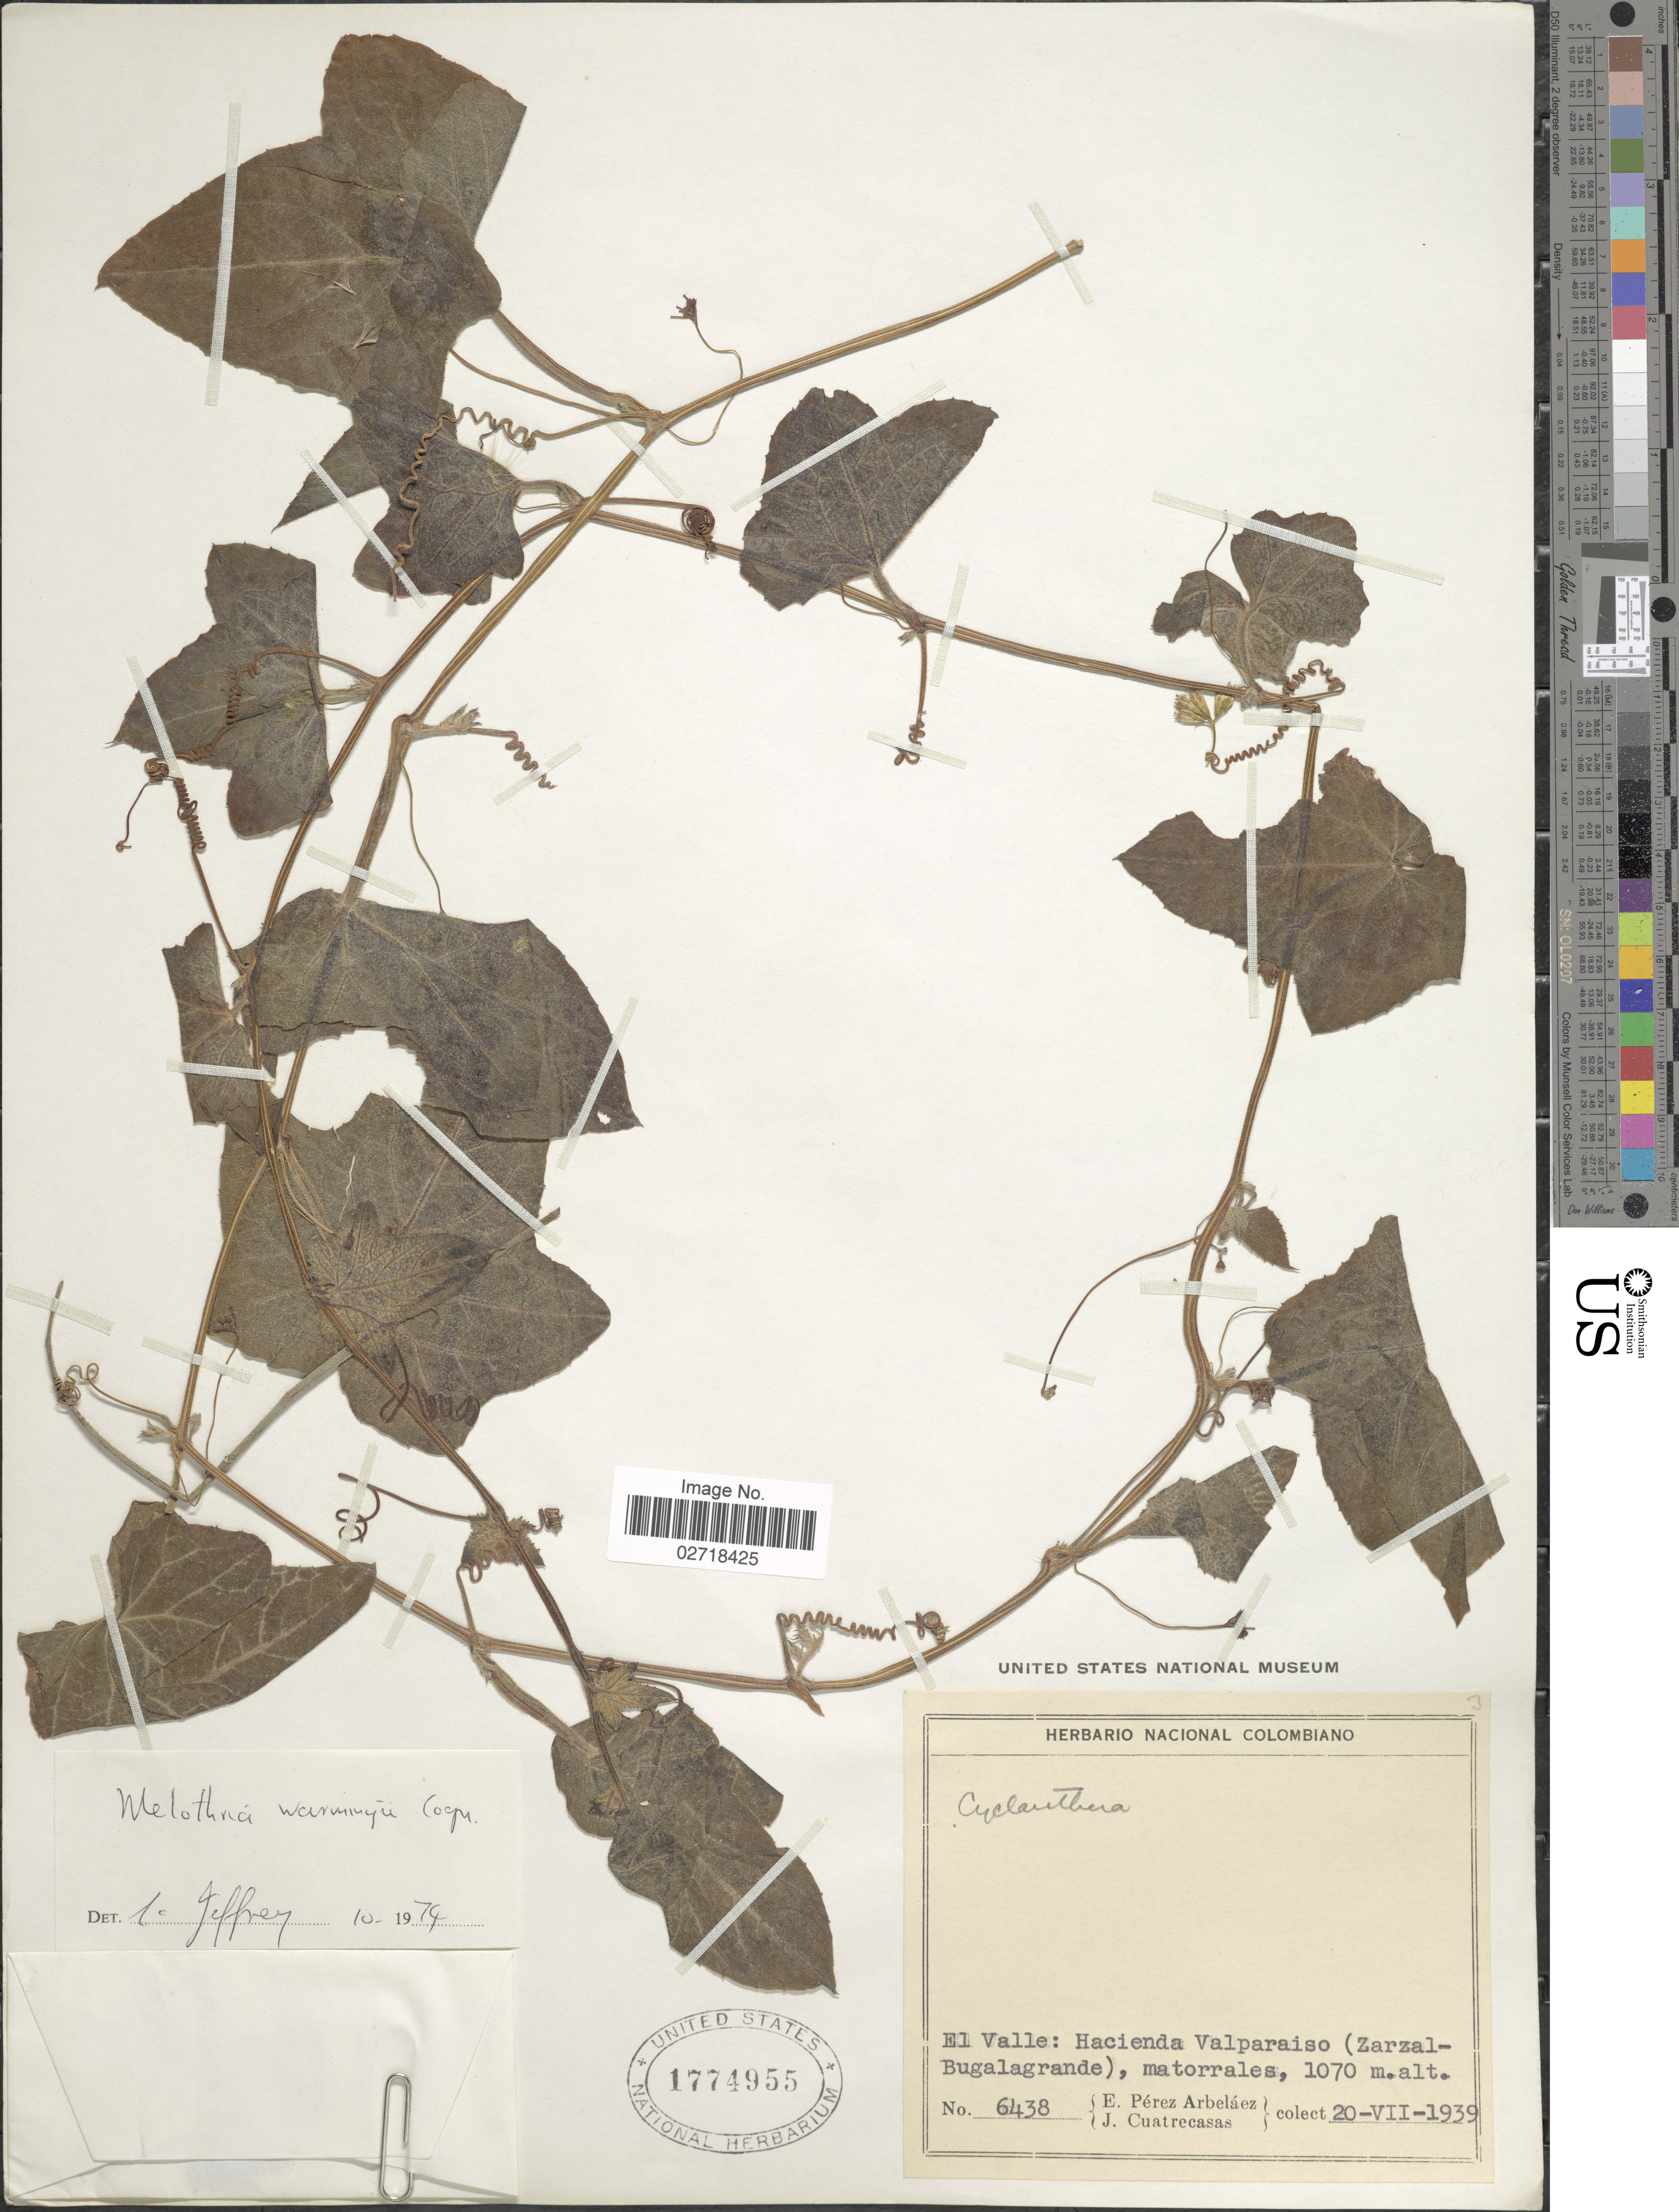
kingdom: Plantae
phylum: Tracheophyta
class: Magnoliopsida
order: Cucurbitales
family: Cucurbitaceae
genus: Melothria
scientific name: Melothria warmingii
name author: Cogn.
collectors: E. Pérez Arbeláez & J. Cuatrecasas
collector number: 6438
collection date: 1939-07-20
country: Colombia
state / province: Valle del Cauca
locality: El Valle: Hacienda Valparaiso (Zarzal-Bugalagrande)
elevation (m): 1070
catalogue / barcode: US 1774955